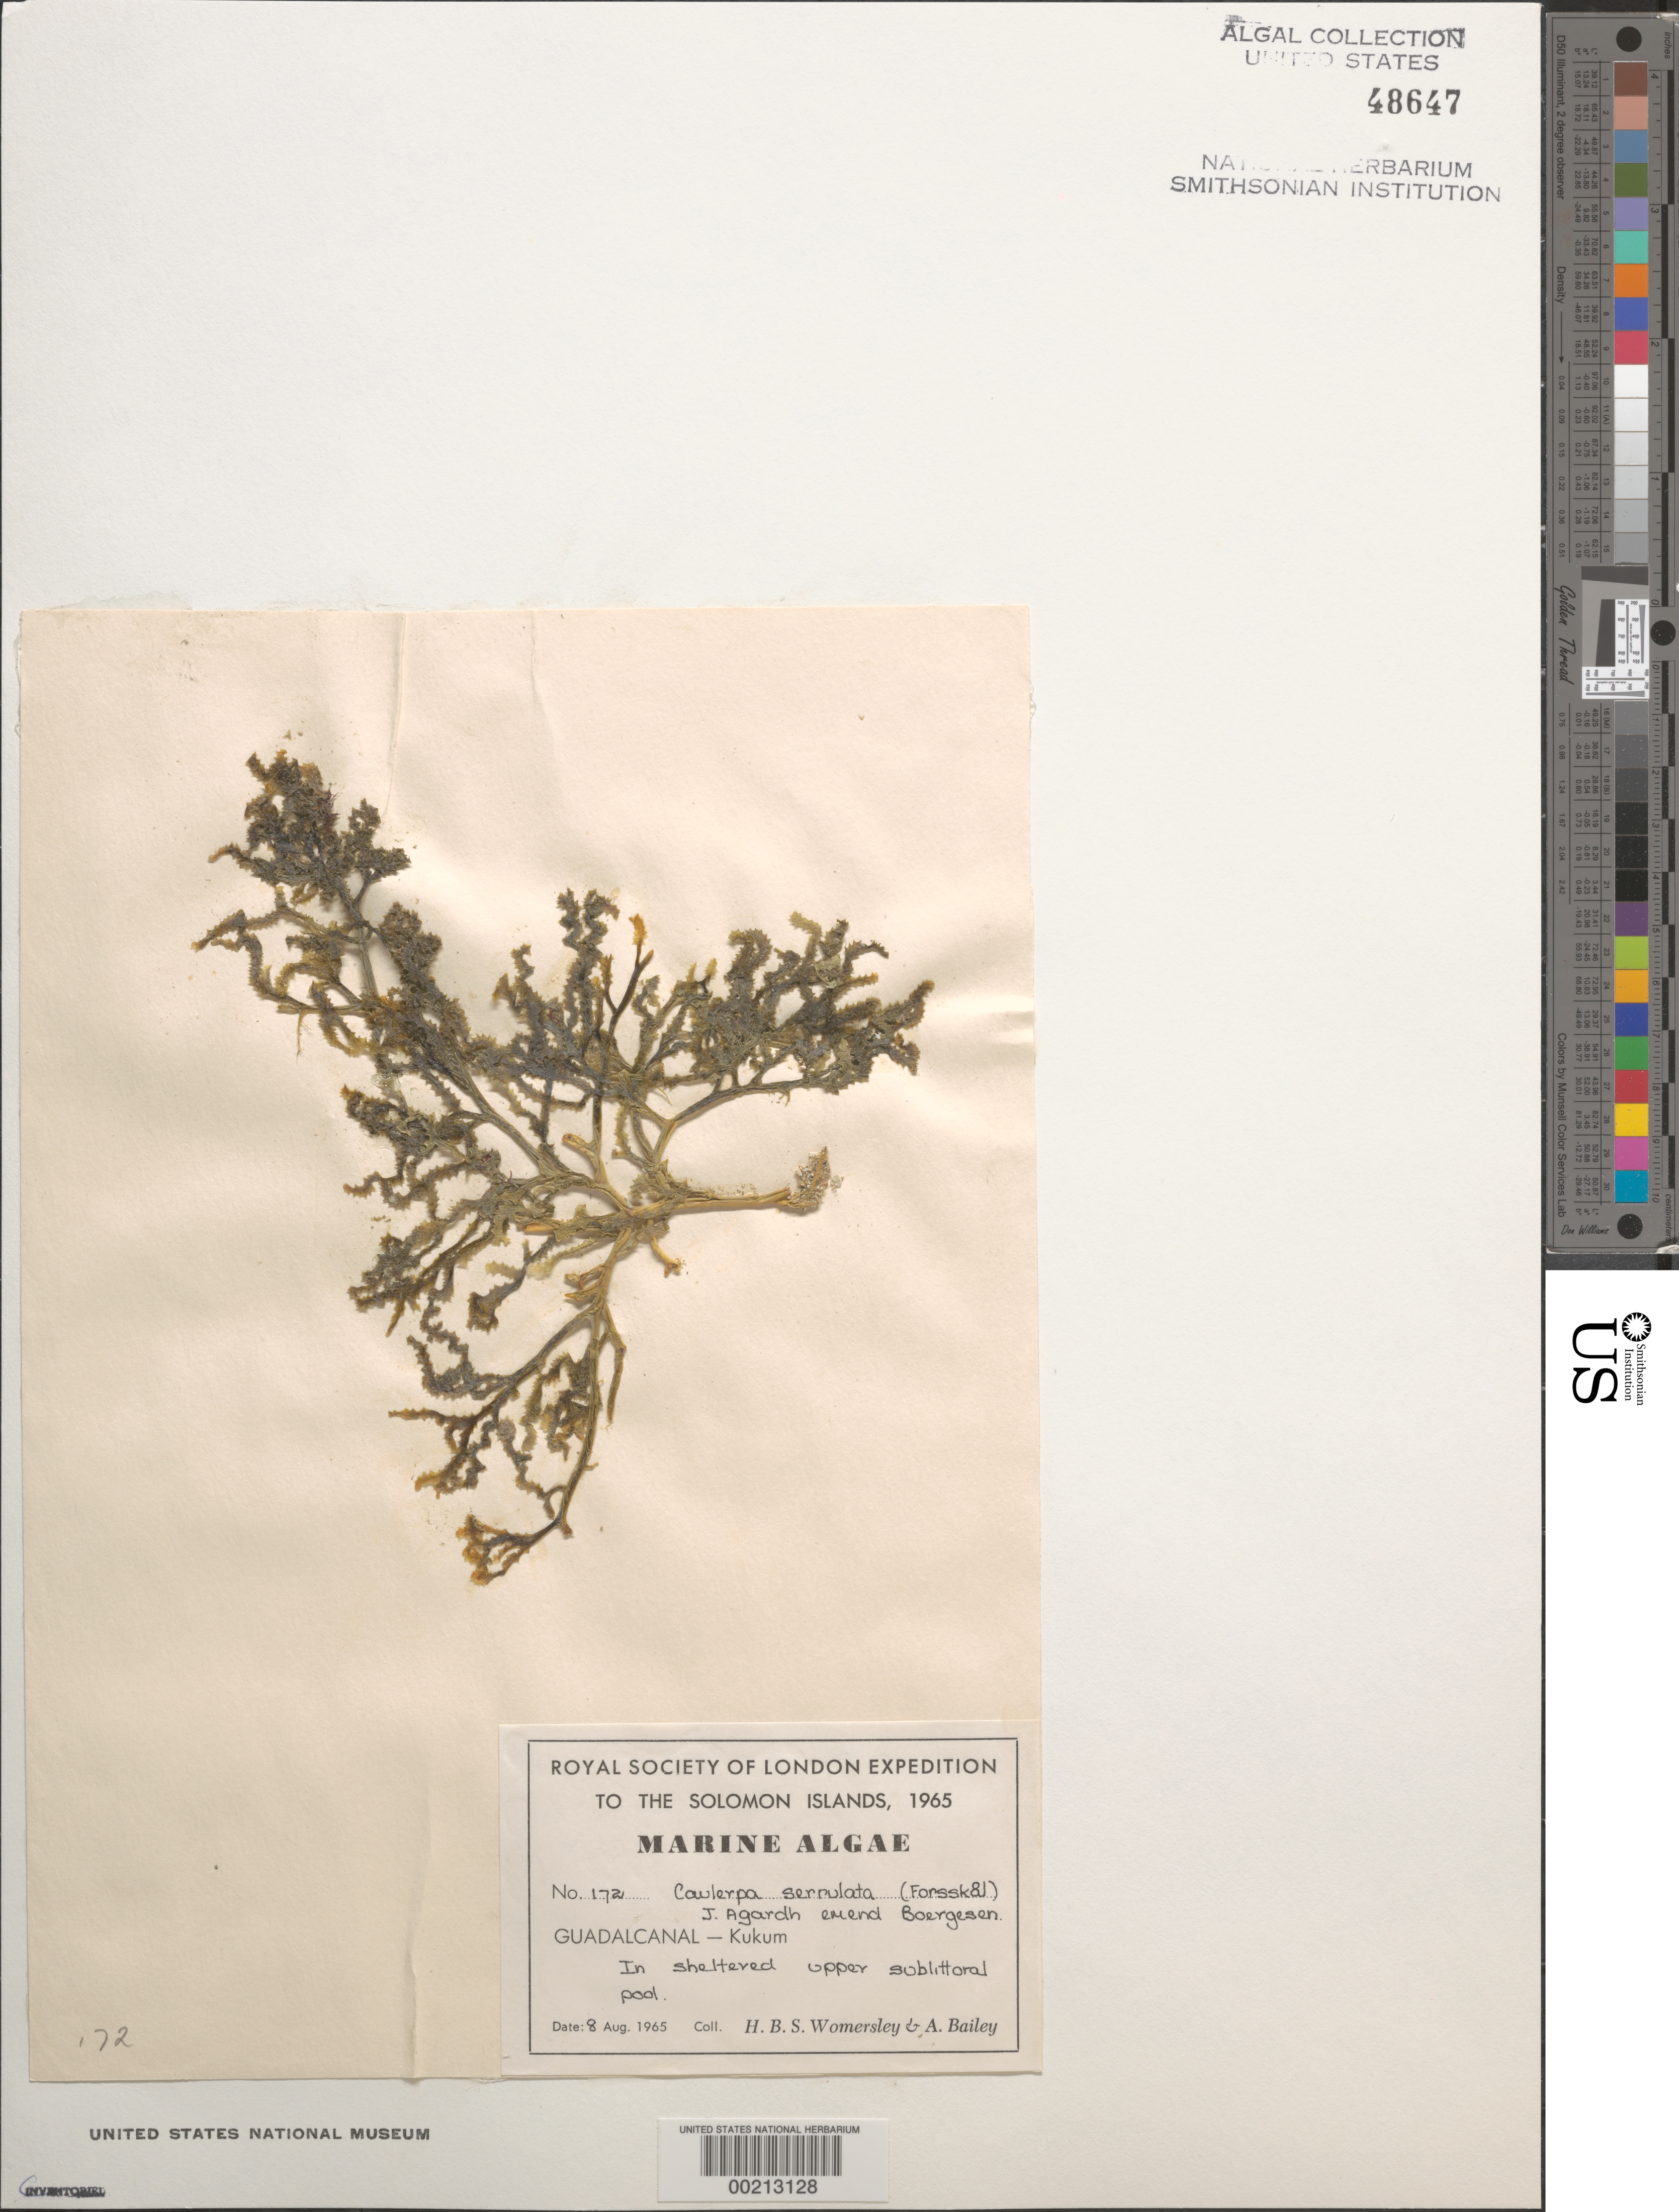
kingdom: Plantae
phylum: Chlorophyta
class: Ulvophyceae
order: Bryopsidales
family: Caulerpaceae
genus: Caulerpa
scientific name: Caulerpa serrulata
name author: (Forssk.) J. Agardh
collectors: H. B. S. Womersley & A. Bailey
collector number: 172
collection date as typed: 08 Aug 1965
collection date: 1965-08-08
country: Solomon Islands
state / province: Guadalcanal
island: Guadalcanal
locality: Kukum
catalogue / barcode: US 48647